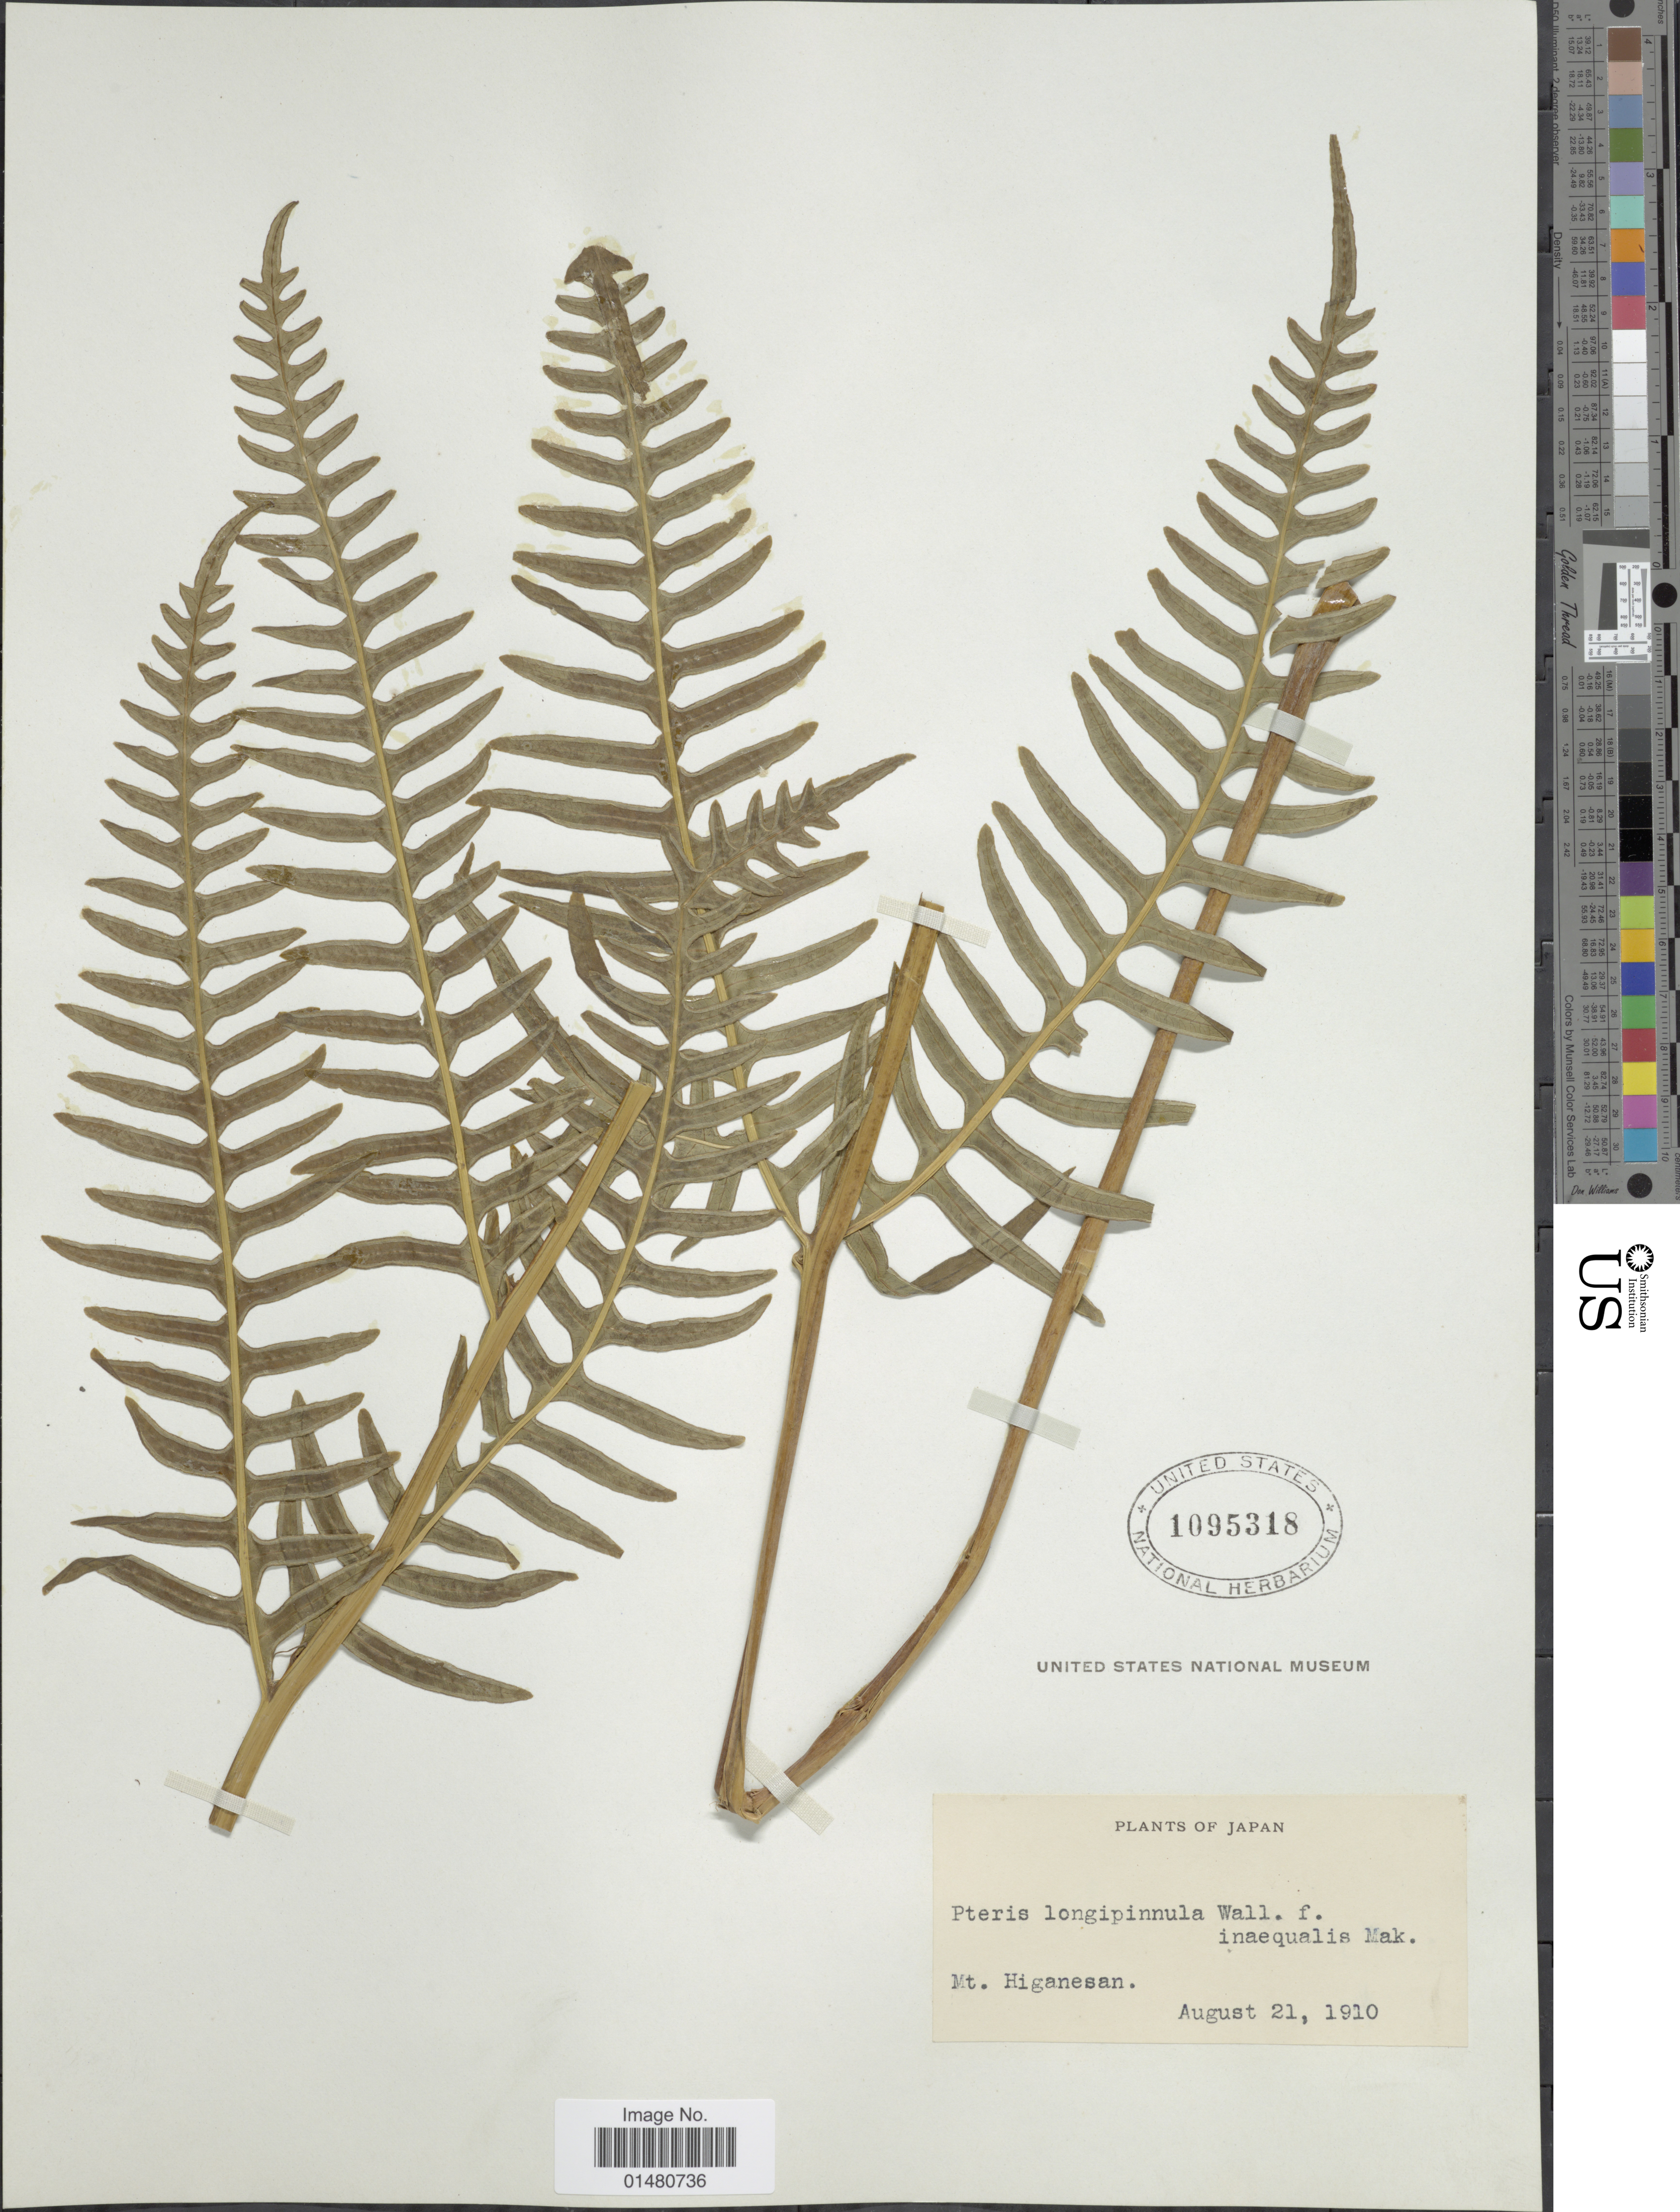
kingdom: Plantae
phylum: Tracheophyta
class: Polypodiopsida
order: Polypodiales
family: Pteridaceae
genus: Pteris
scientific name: Pteris longipinnula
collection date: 1910-08-21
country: Japan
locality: Mt Higanesan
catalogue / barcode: US 1095318